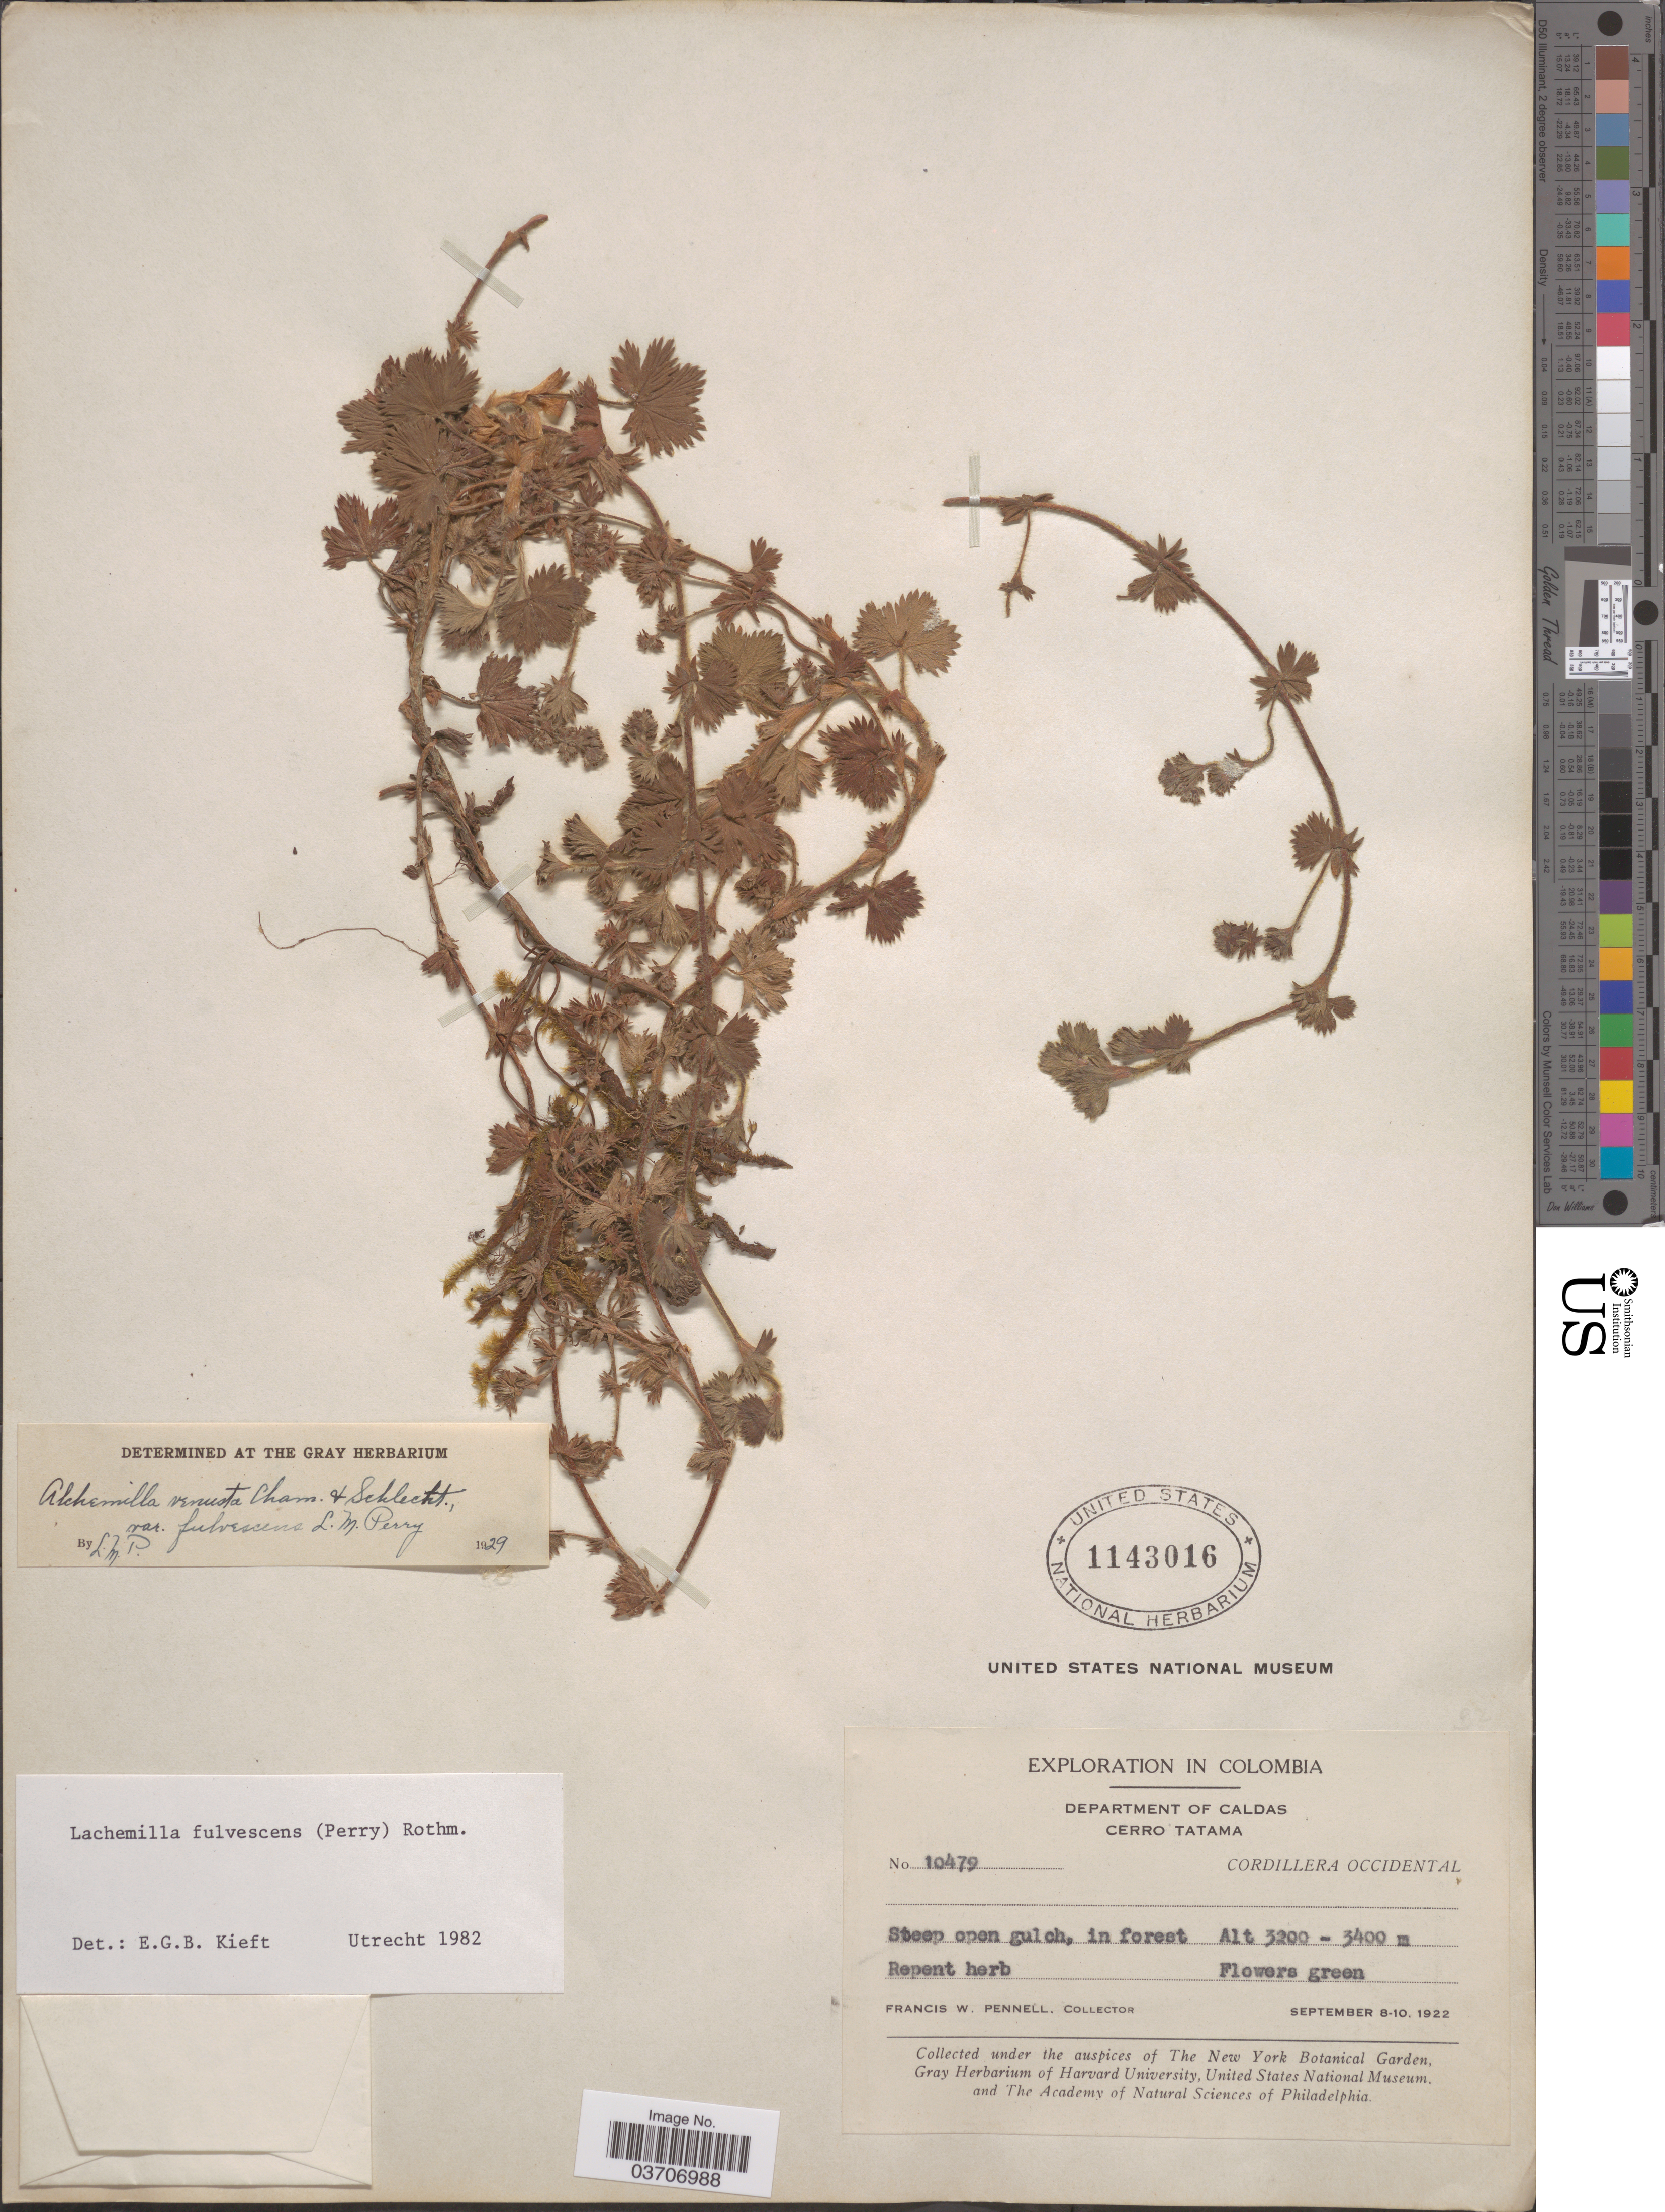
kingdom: Plantae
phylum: Tracheophyta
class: Magnoliopsida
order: Rosales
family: Rosaceae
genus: Lachemilla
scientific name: Lachemilla fulvescens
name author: (L.M. Perry) Rothm.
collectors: F. W. Pennell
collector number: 10479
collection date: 1922-09-08/1922-09-10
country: Colombia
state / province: Caldas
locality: Department of Caldas. Cerro Tatama. Cordillera Occidental.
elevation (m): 3200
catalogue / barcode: US 1143016